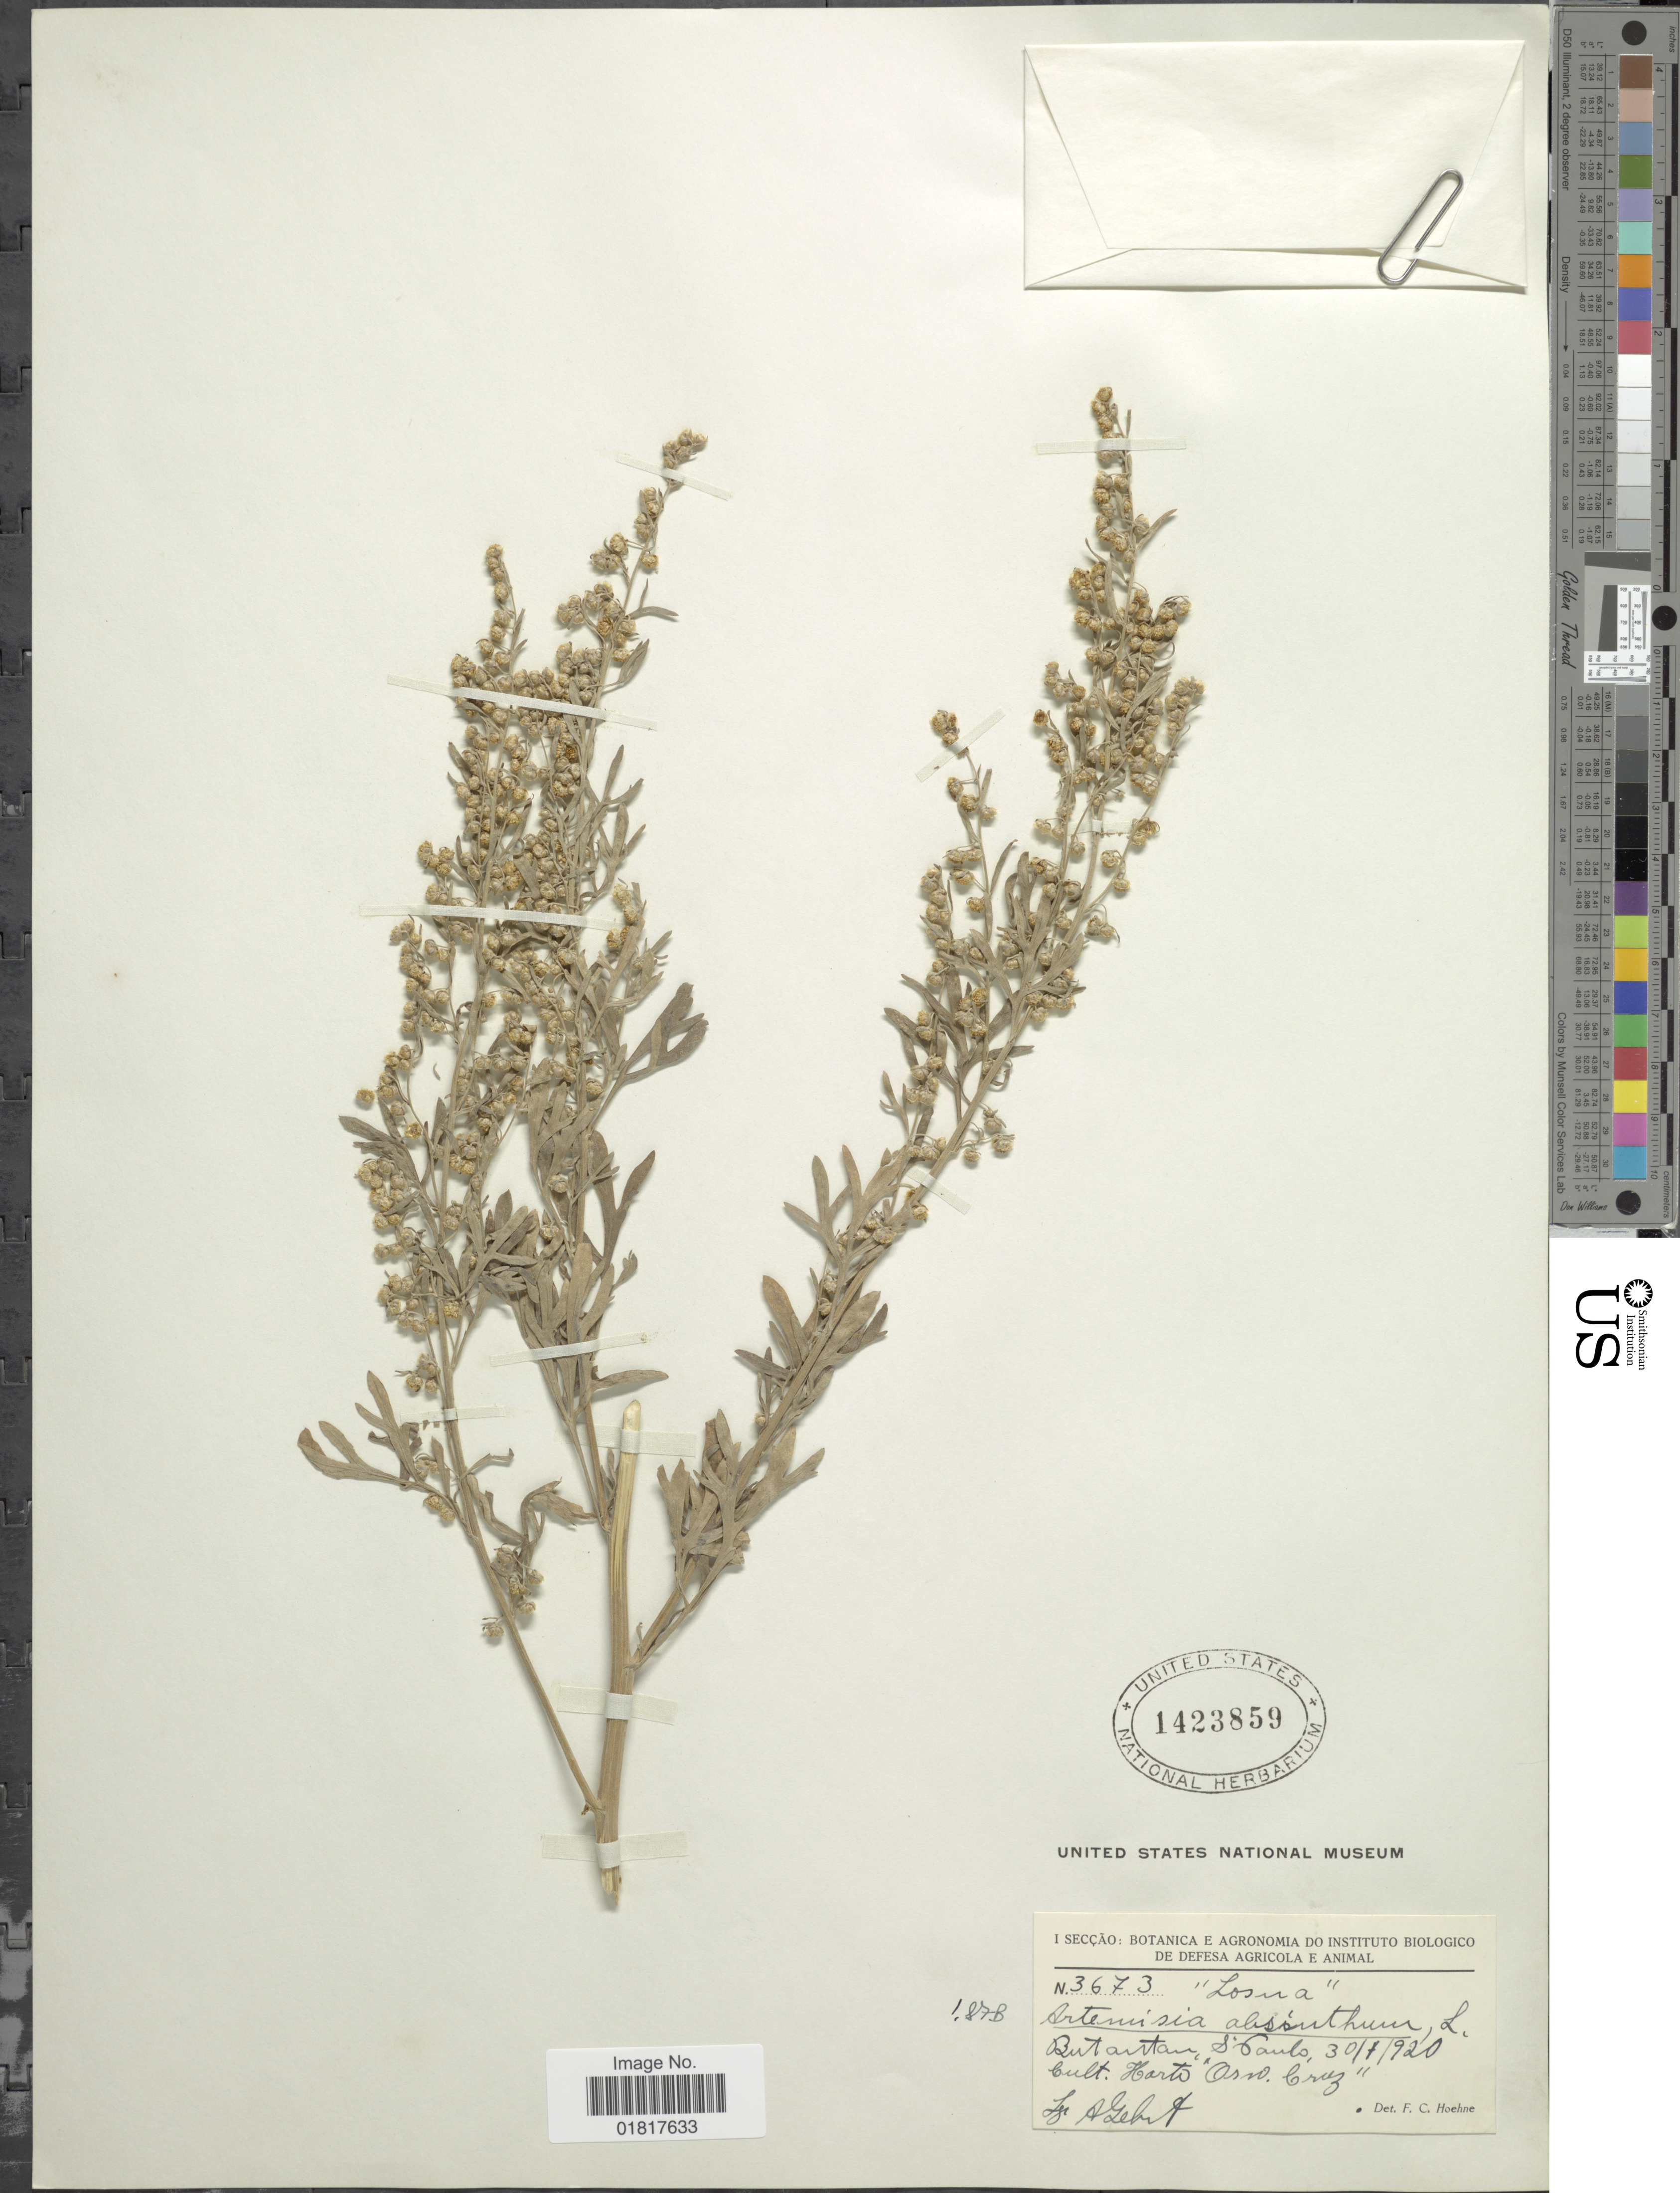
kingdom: Plantae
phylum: Tracheophyta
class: Magnoliopsida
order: Asterales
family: Asteraceae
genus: Artemisia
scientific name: Artemisia absinthium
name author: L.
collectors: A. Gehrt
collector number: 3673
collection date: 1920-07-30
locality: But [illegible text],, S. Paulo', Cult Horto Osno[interpreted]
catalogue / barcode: US 1423859